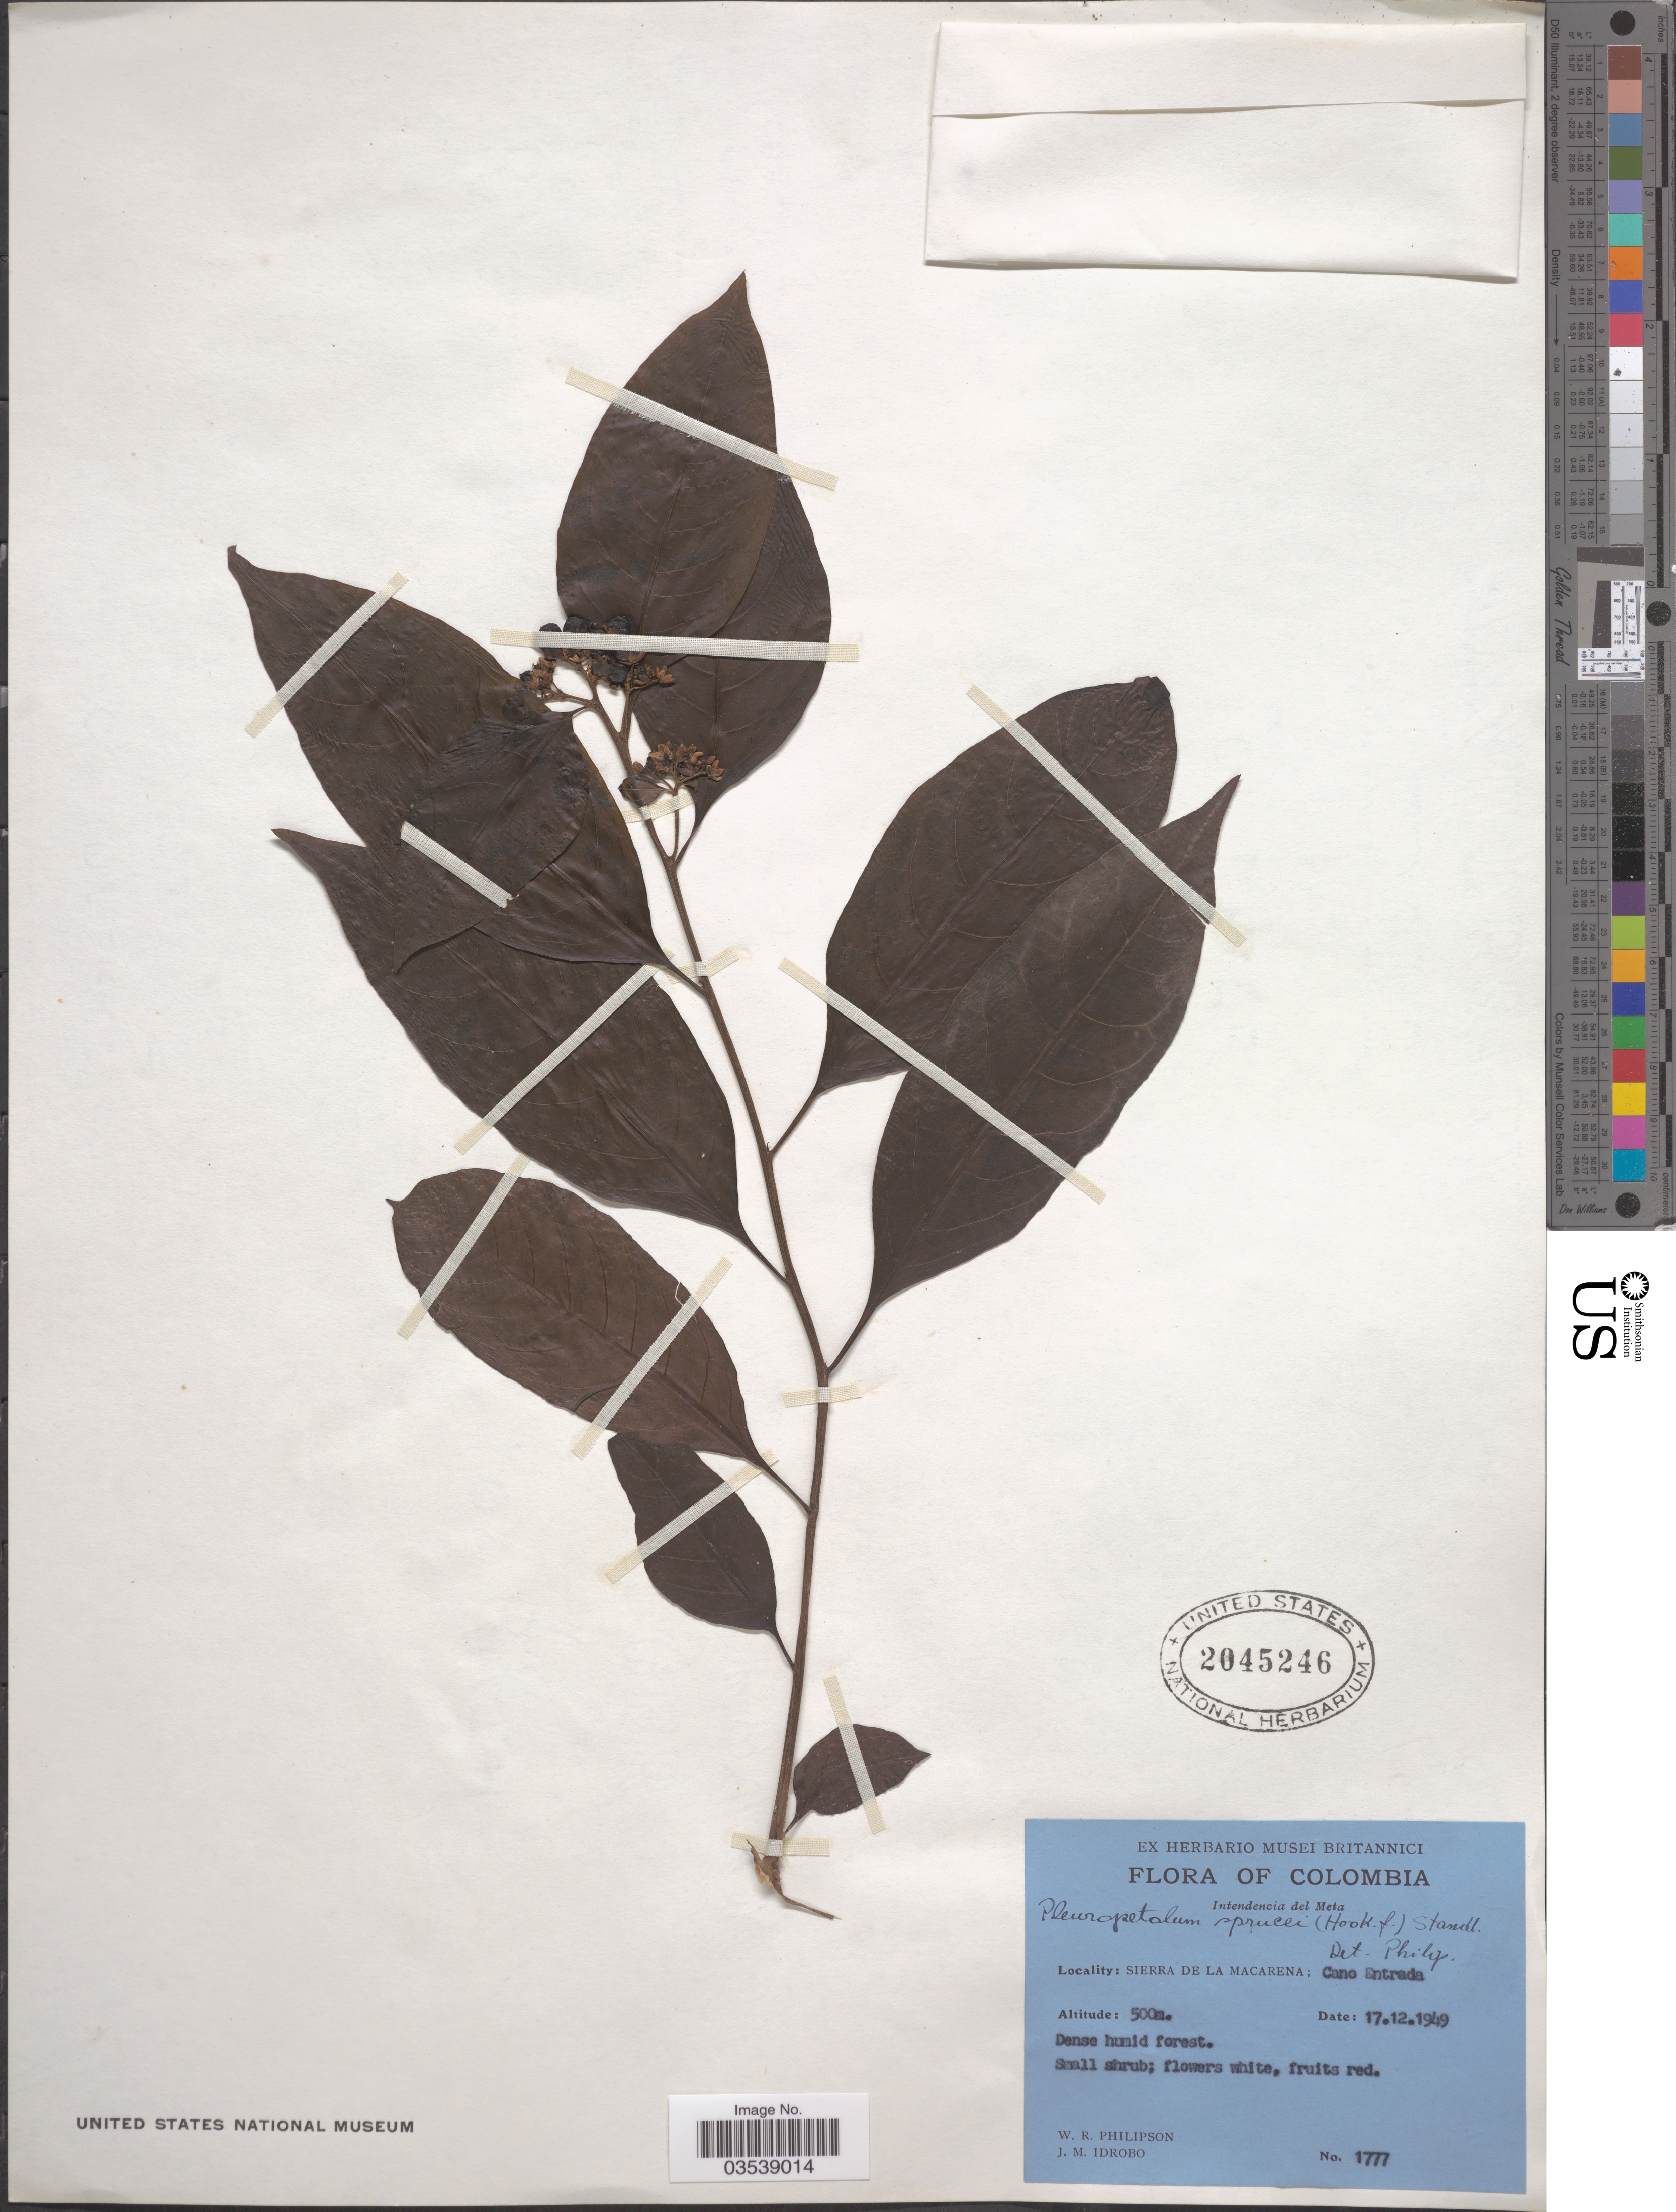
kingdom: Plantae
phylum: Tracheophyta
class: Magnoliopsida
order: Caryophyllales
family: Amaranthaceae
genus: Pleuropetalum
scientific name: Pleuropetalum sprucei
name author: (Hook. f.) Standl.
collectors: W. R. Philipson & J. M. Idrobo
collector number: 1777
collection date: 1949-12-17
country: Colombia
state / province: Meta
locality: Intendencia del Meta. Sierra de La Macarena: Cano Entrada.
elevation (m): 500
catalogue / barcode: US 2045246